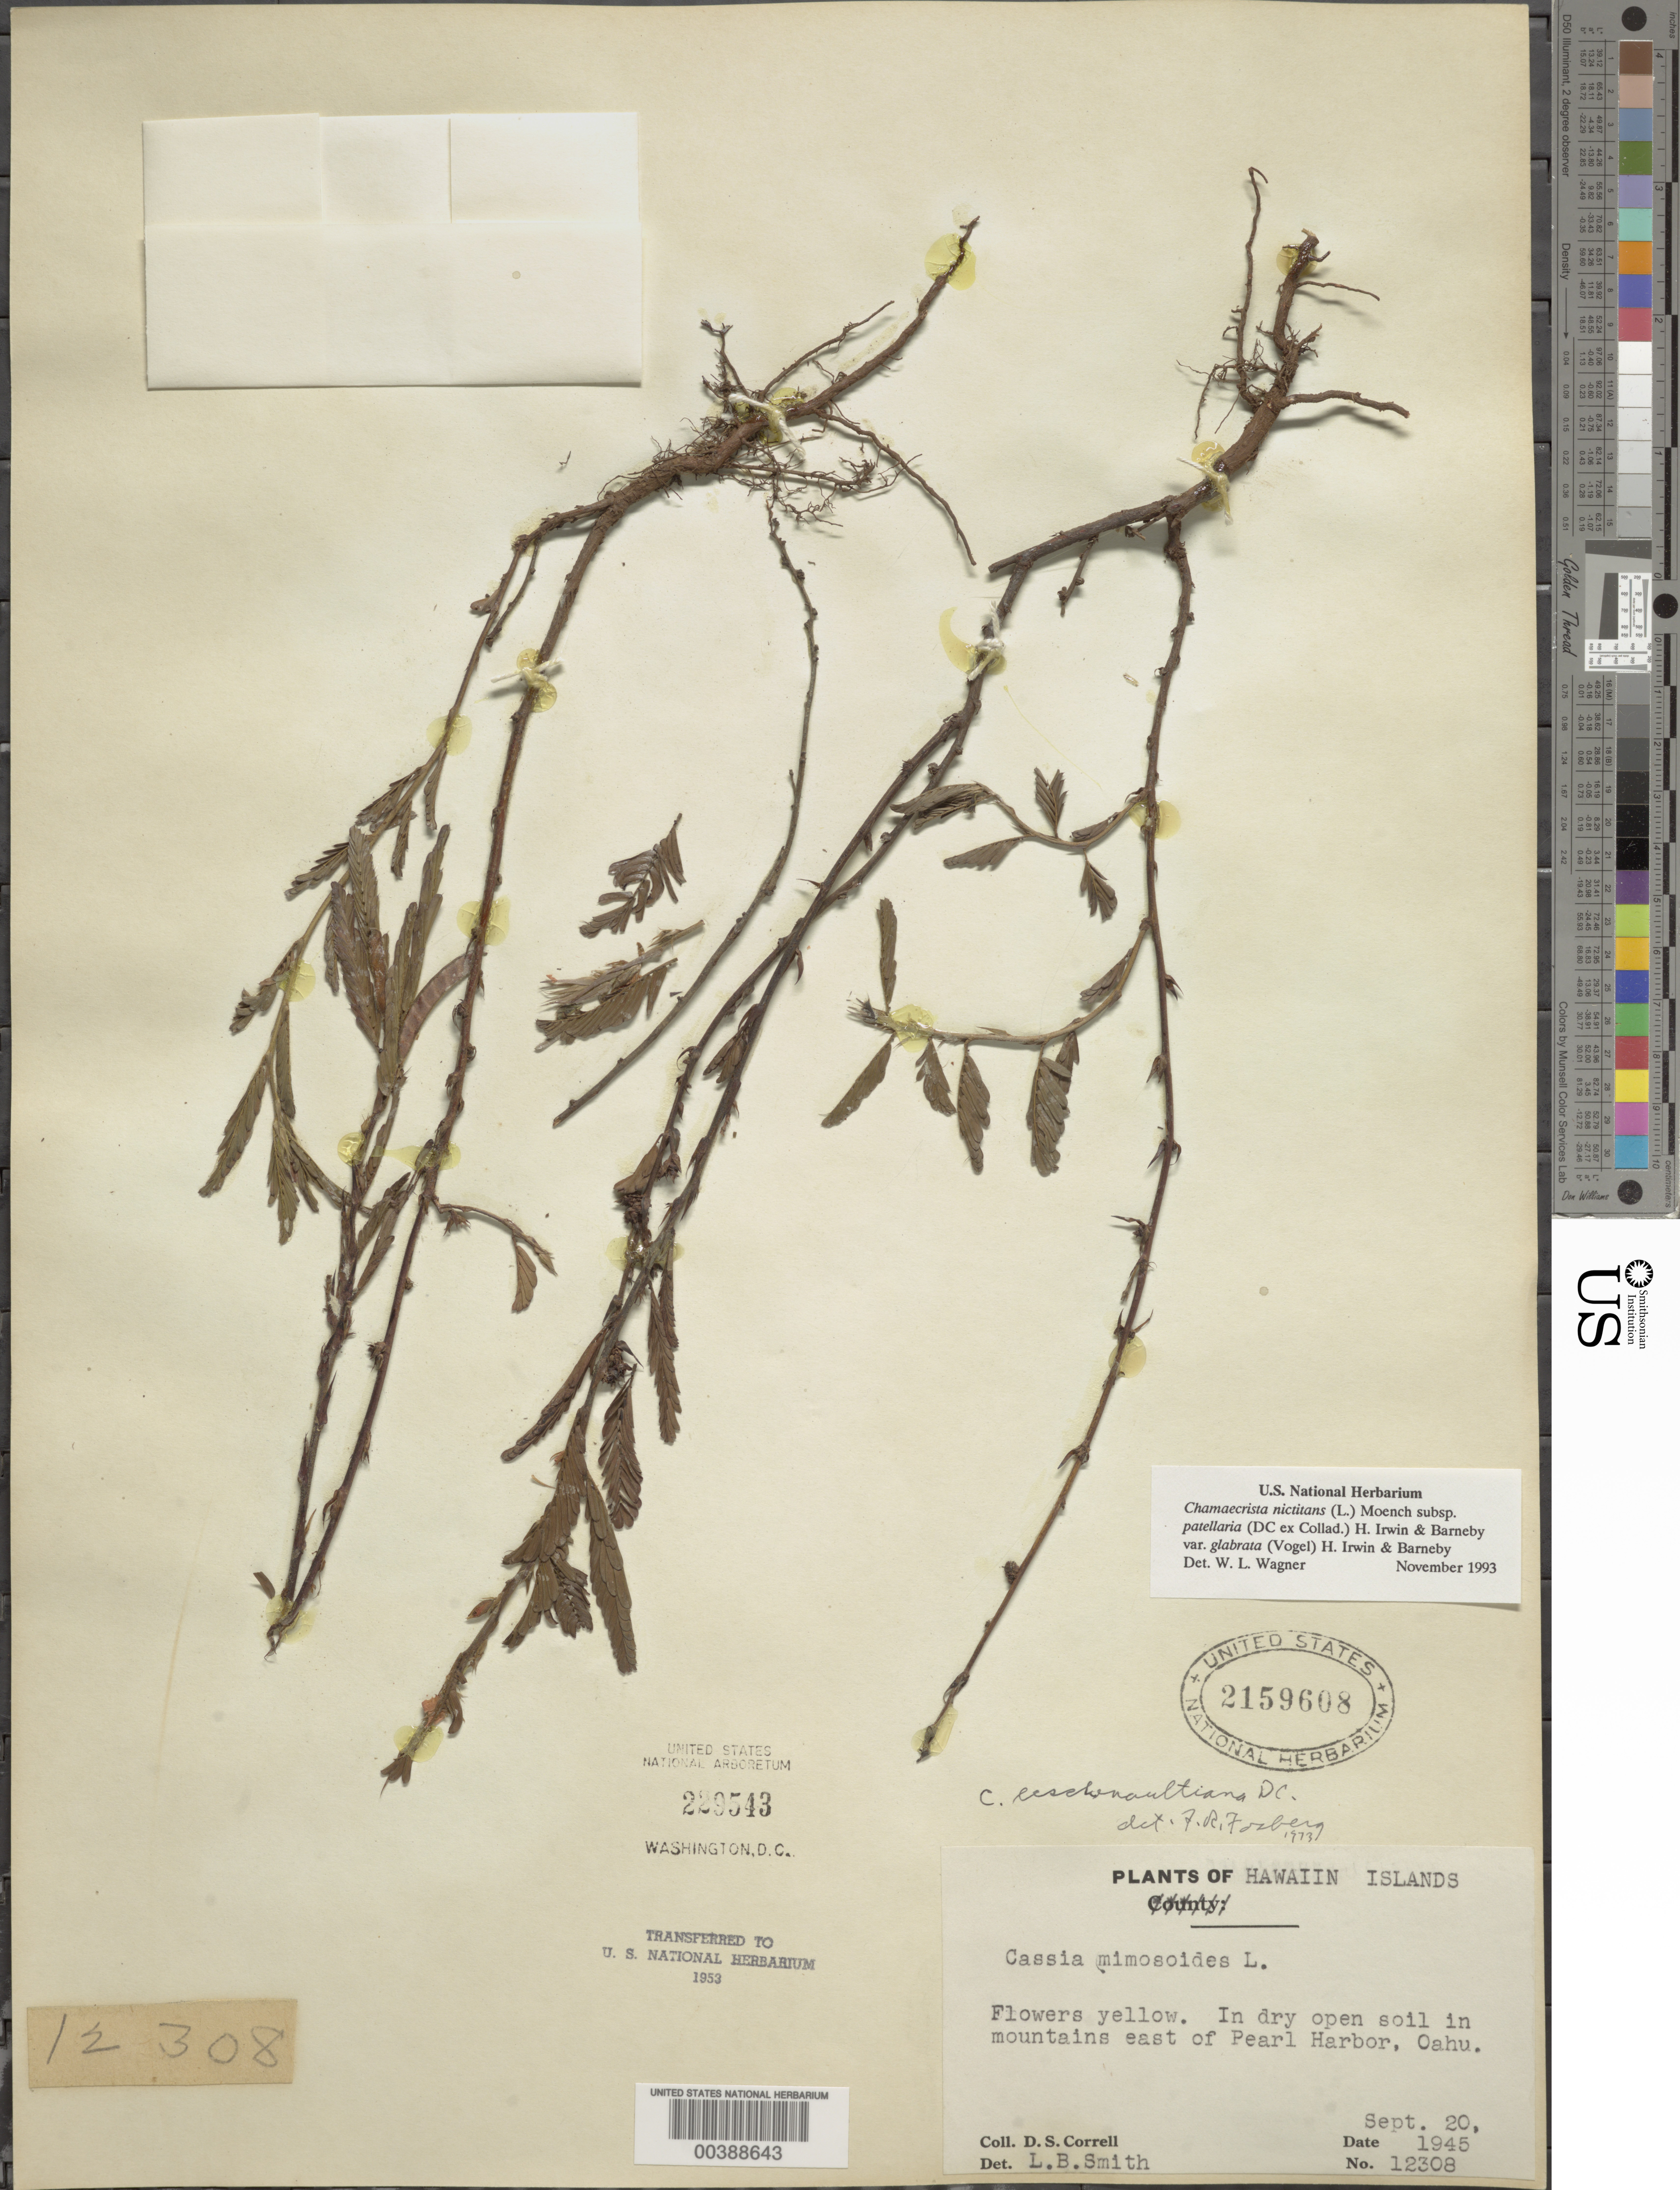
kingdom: Plantae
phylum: Tracheophyta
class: Magnoliopsida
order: Fabales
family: Fabaceae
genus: Chamaecrista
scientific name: Chamaecrista nictitans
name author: (L.) Moench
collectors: D. S. Correll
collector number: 12308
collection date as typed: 20 Sep 1945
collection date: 1945-09-20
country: United States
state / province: Hawaii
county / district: Honolulu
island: Oahu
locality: E of pearl harbor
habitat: In dry open soil in mountains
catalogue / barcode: US 2159608